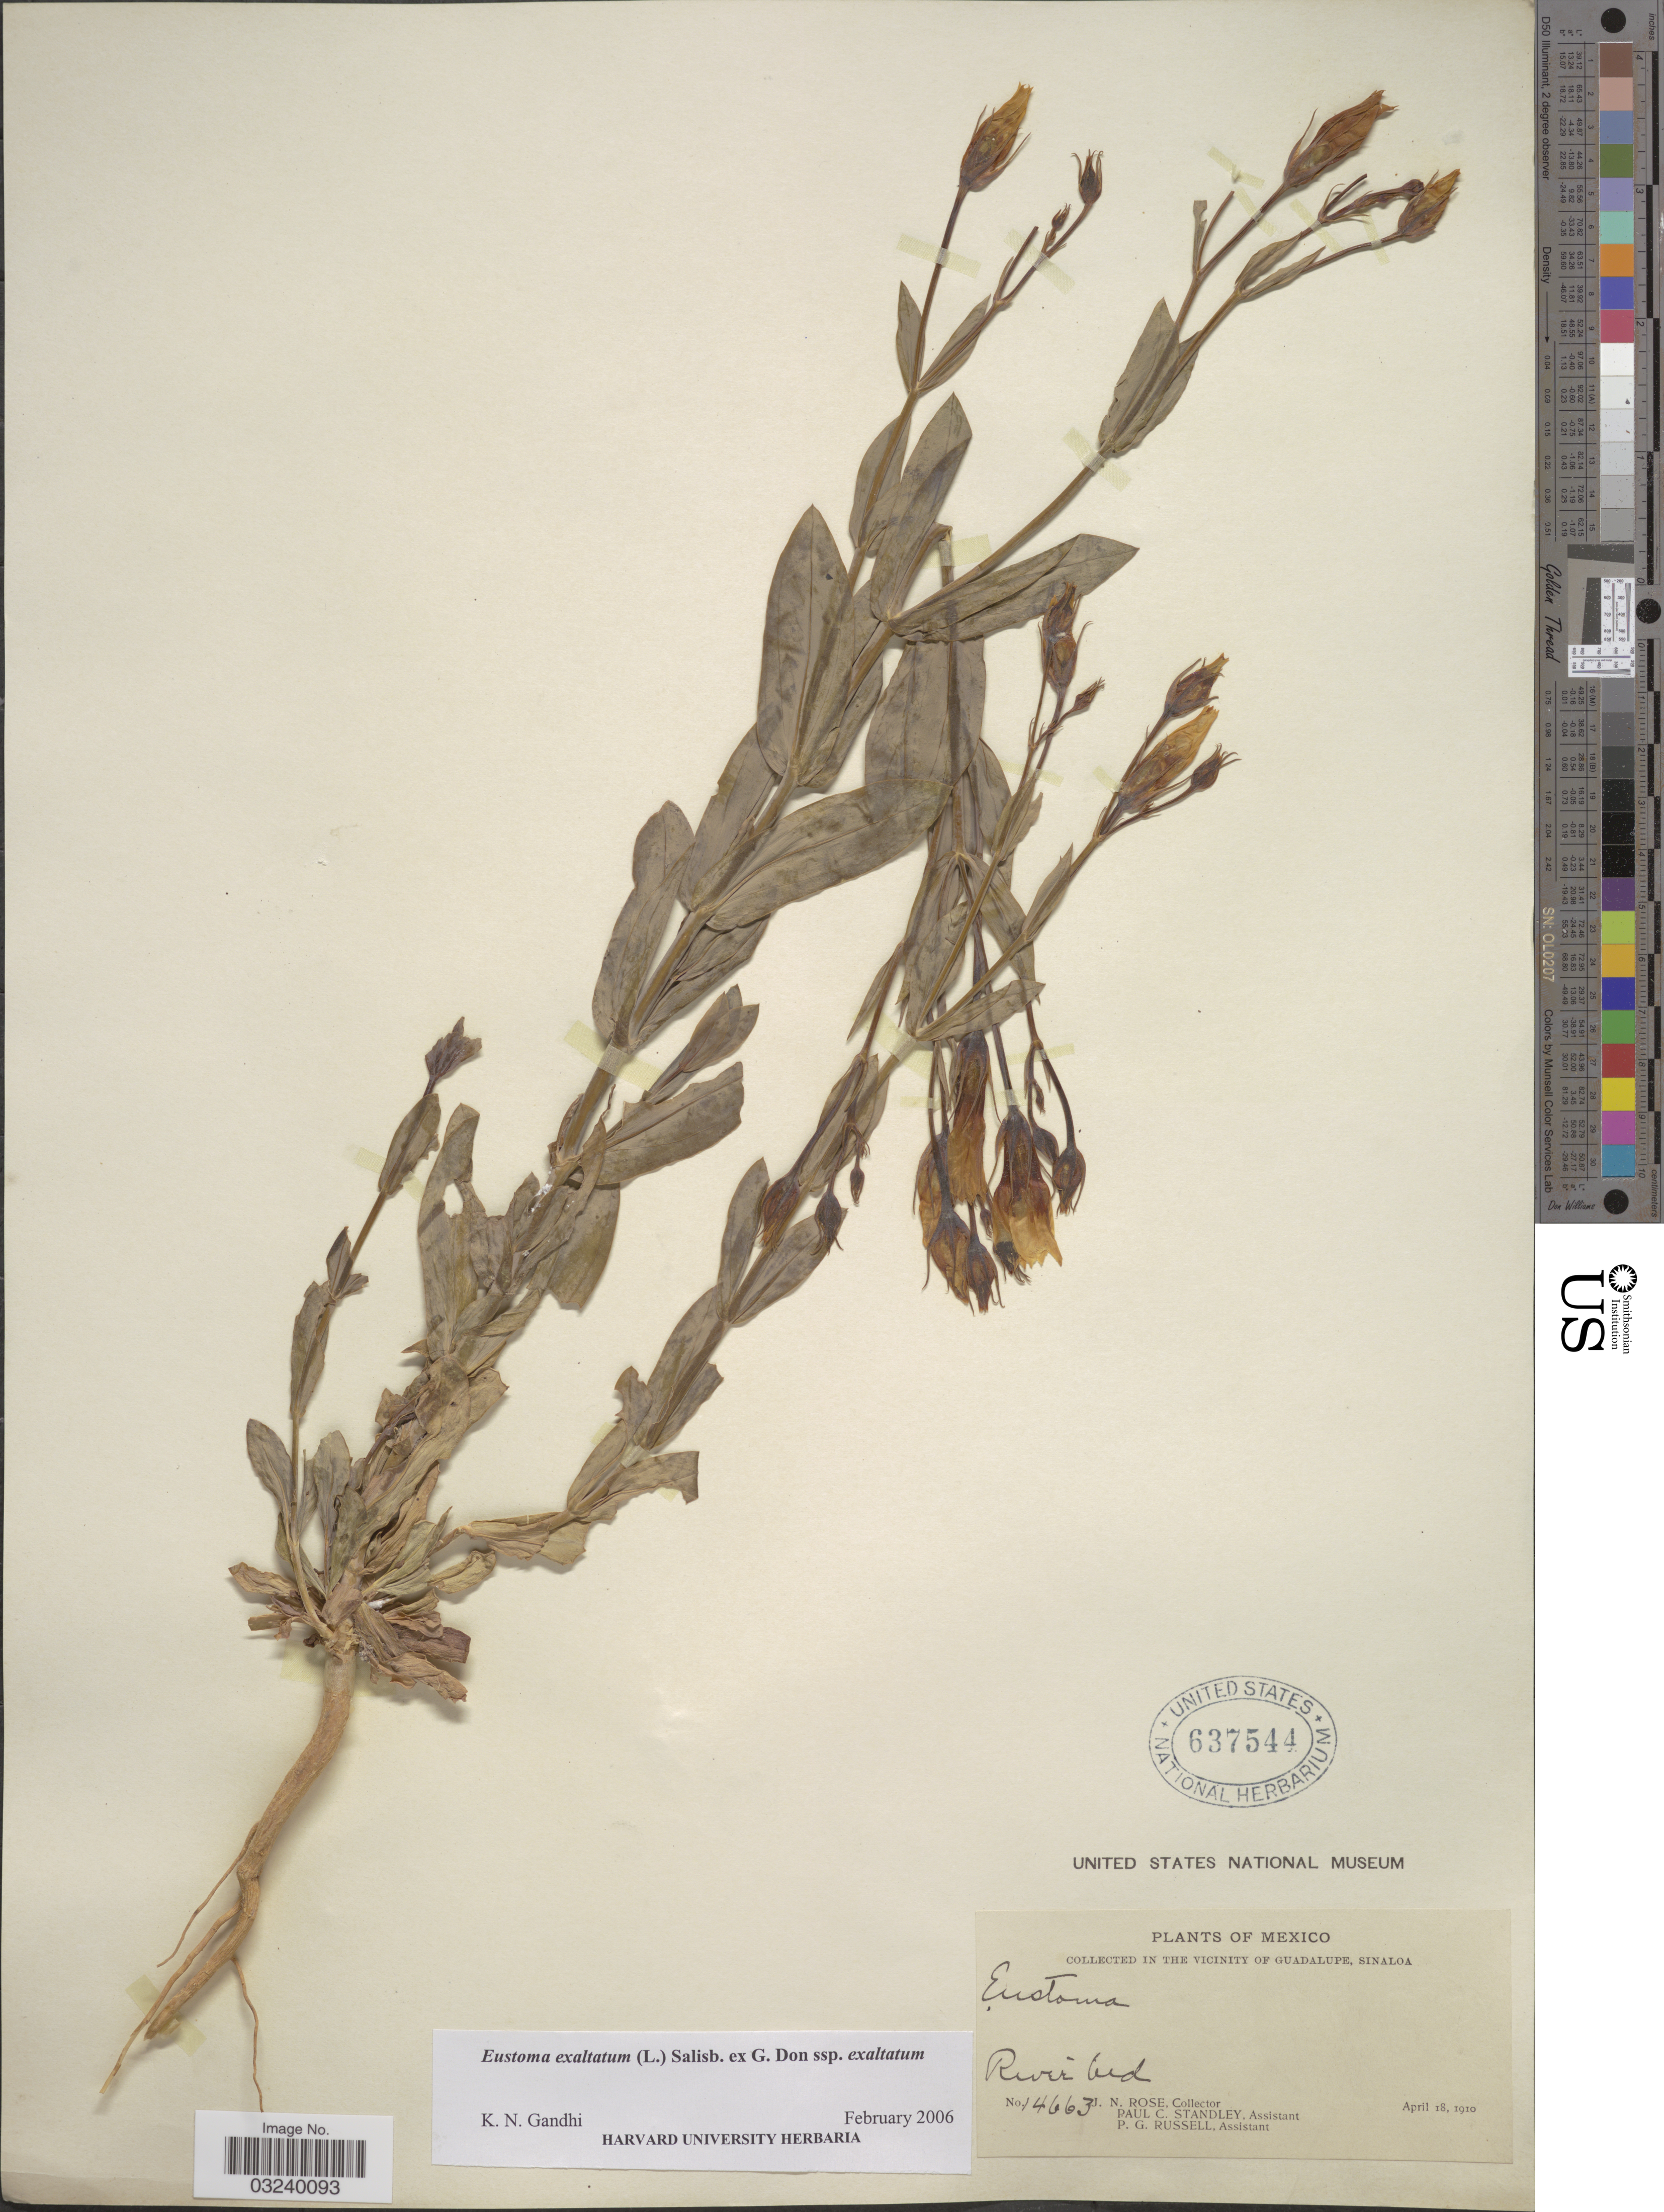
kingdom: Plantae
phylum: Tracheophyta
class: Magnoliopsida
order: Gentianales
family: Gentianaceae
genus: Eustoma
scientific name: Eustoma exaltatum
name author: (L.) Salisb. ex Don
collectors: J. N. Rose, P. C. Standley & P. G. Russell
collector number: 14663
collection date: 1910-04-18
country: Mexico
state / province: Sinaloa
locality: In the vicinity of Guadalupe.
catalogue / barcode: US 637544